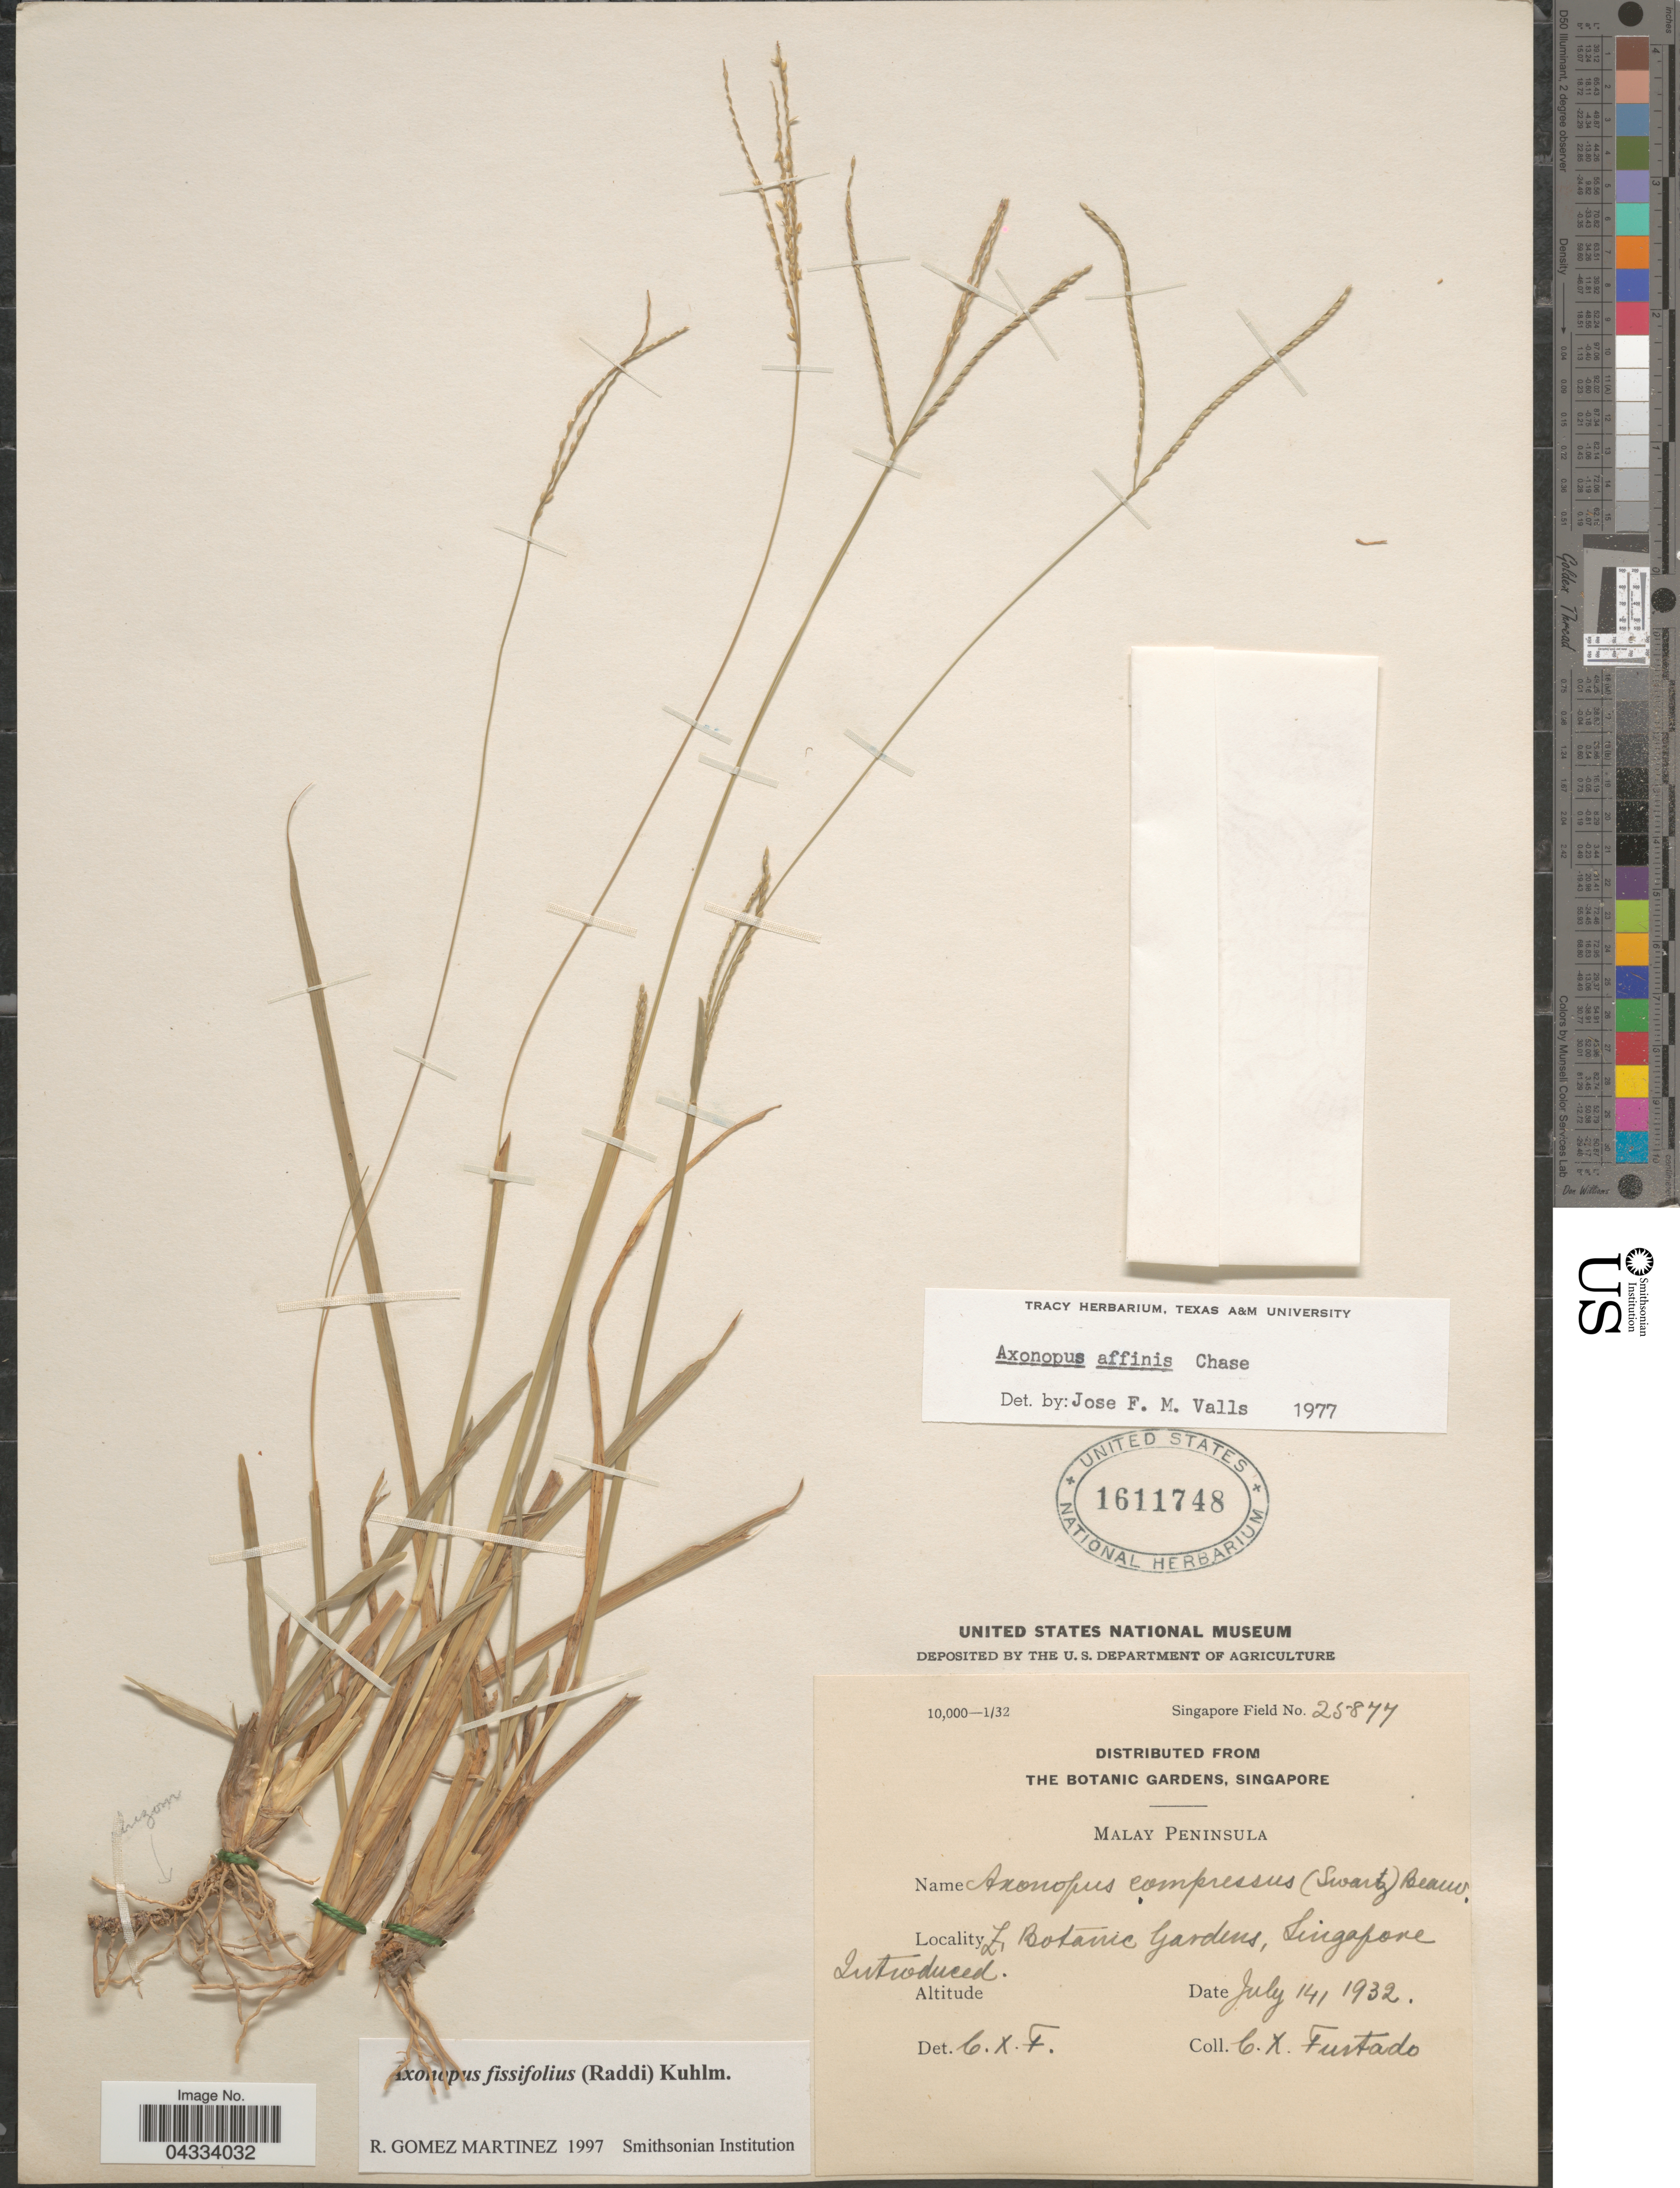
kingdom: Plantae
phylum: Tracheophyta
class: Liliopsida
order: Poales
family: Poaceae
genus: Axonopus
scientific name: Axonopus fissifolius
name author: (Raddi) Kuhlm.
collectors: C. X. Furtado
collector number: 25877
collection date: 1932-07-14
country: Singapore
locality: Malay Peninsula. Z1 [interpreted] Botanic Gardens.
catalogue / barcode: US 1611748